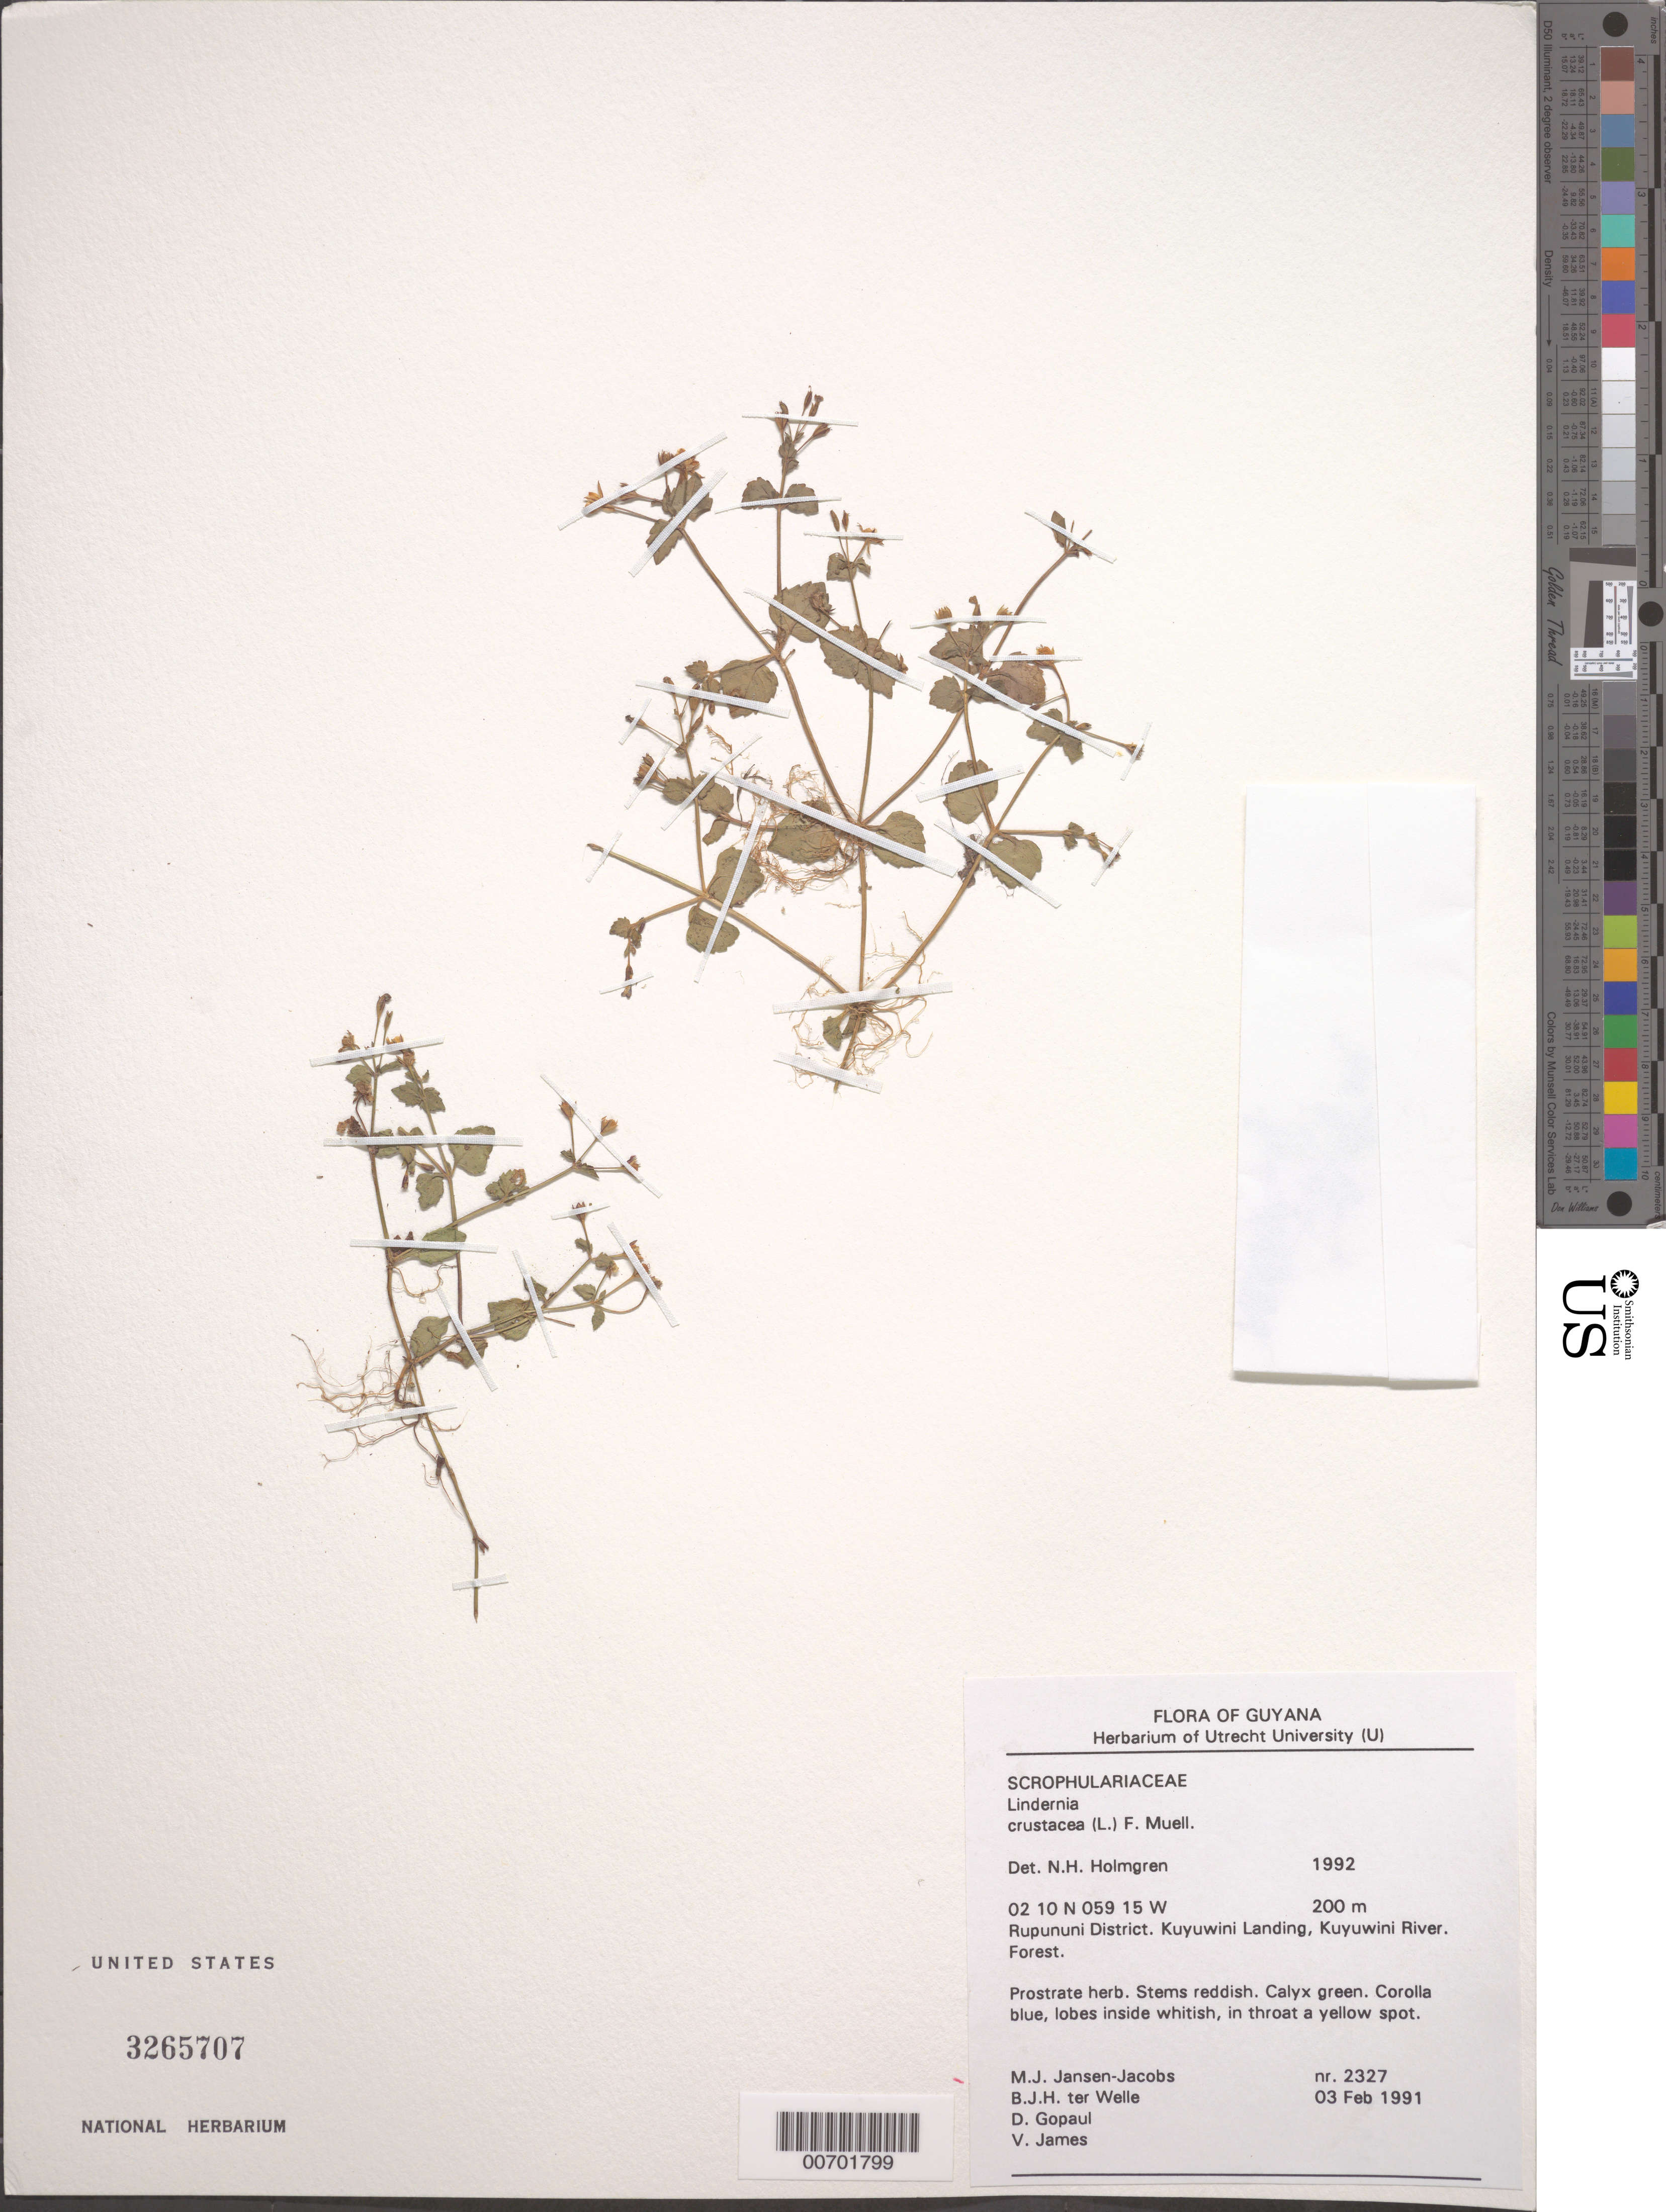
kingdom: Plantae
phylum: Tracheophyta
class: Magnoliopsida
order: Lamiales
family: Linderniaceae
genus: Lindernia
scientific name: Lindernia crustacea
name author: (L.) F. Muell.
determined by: Holmgren, N. H., (NY), New York Botanical Garden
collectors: M. J. Jansen-Jacobs, B. Welle, D. Gopaul & V. James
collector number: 2327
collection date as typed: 3-Feb-91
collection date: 1991-02-03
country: Guyana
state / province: U. Takutu-U. Essequibo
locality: Kuyuwini Landing, Kuyuwini River, Rupununi District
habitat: Forest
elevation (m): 200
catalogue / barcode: US 3265707